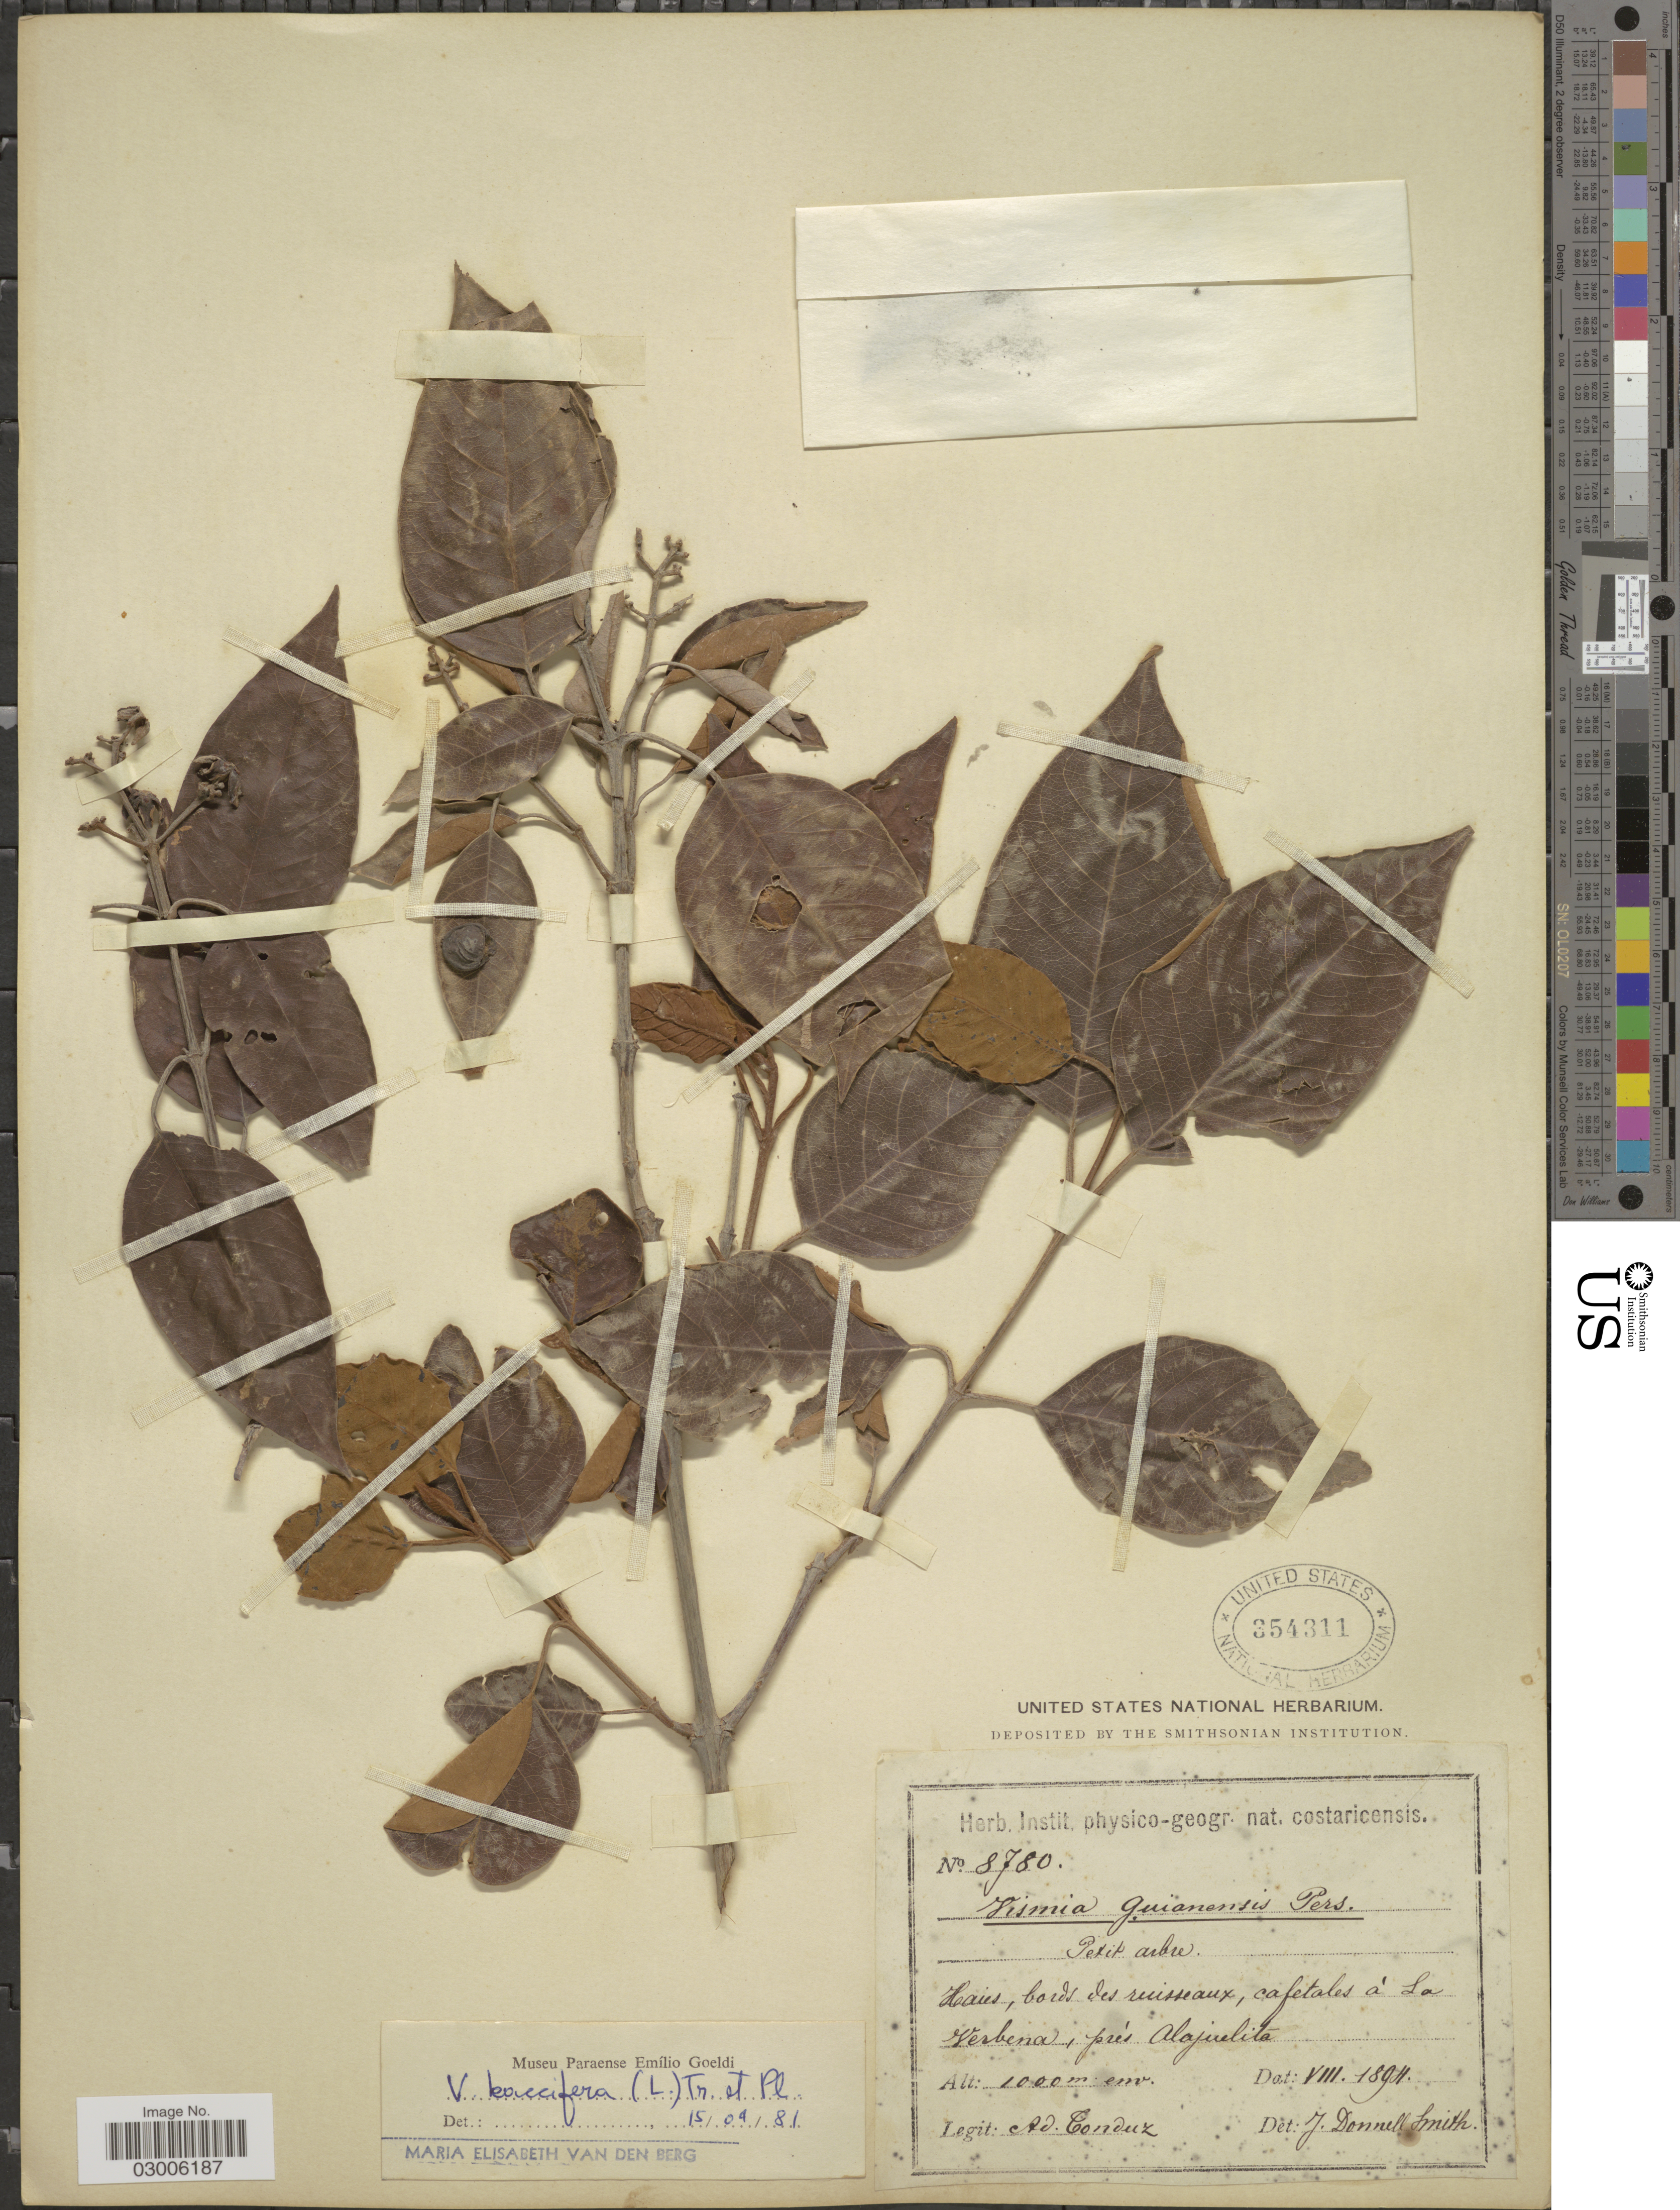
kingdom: Plantae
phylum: Tracheophyta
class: Magnoliopsida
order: Malpighiales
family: Hypericaceae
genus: Vismia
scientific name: Vismia baccifera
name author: (L.) Triana & Planch.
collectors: A. Tonduz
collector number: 8780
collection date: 1894-08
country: Costa Rica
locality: Haies, bords des ruisseaux, cafetales á La Verbena, prés Alajuelita.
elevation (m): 1000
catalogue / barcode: US 354311